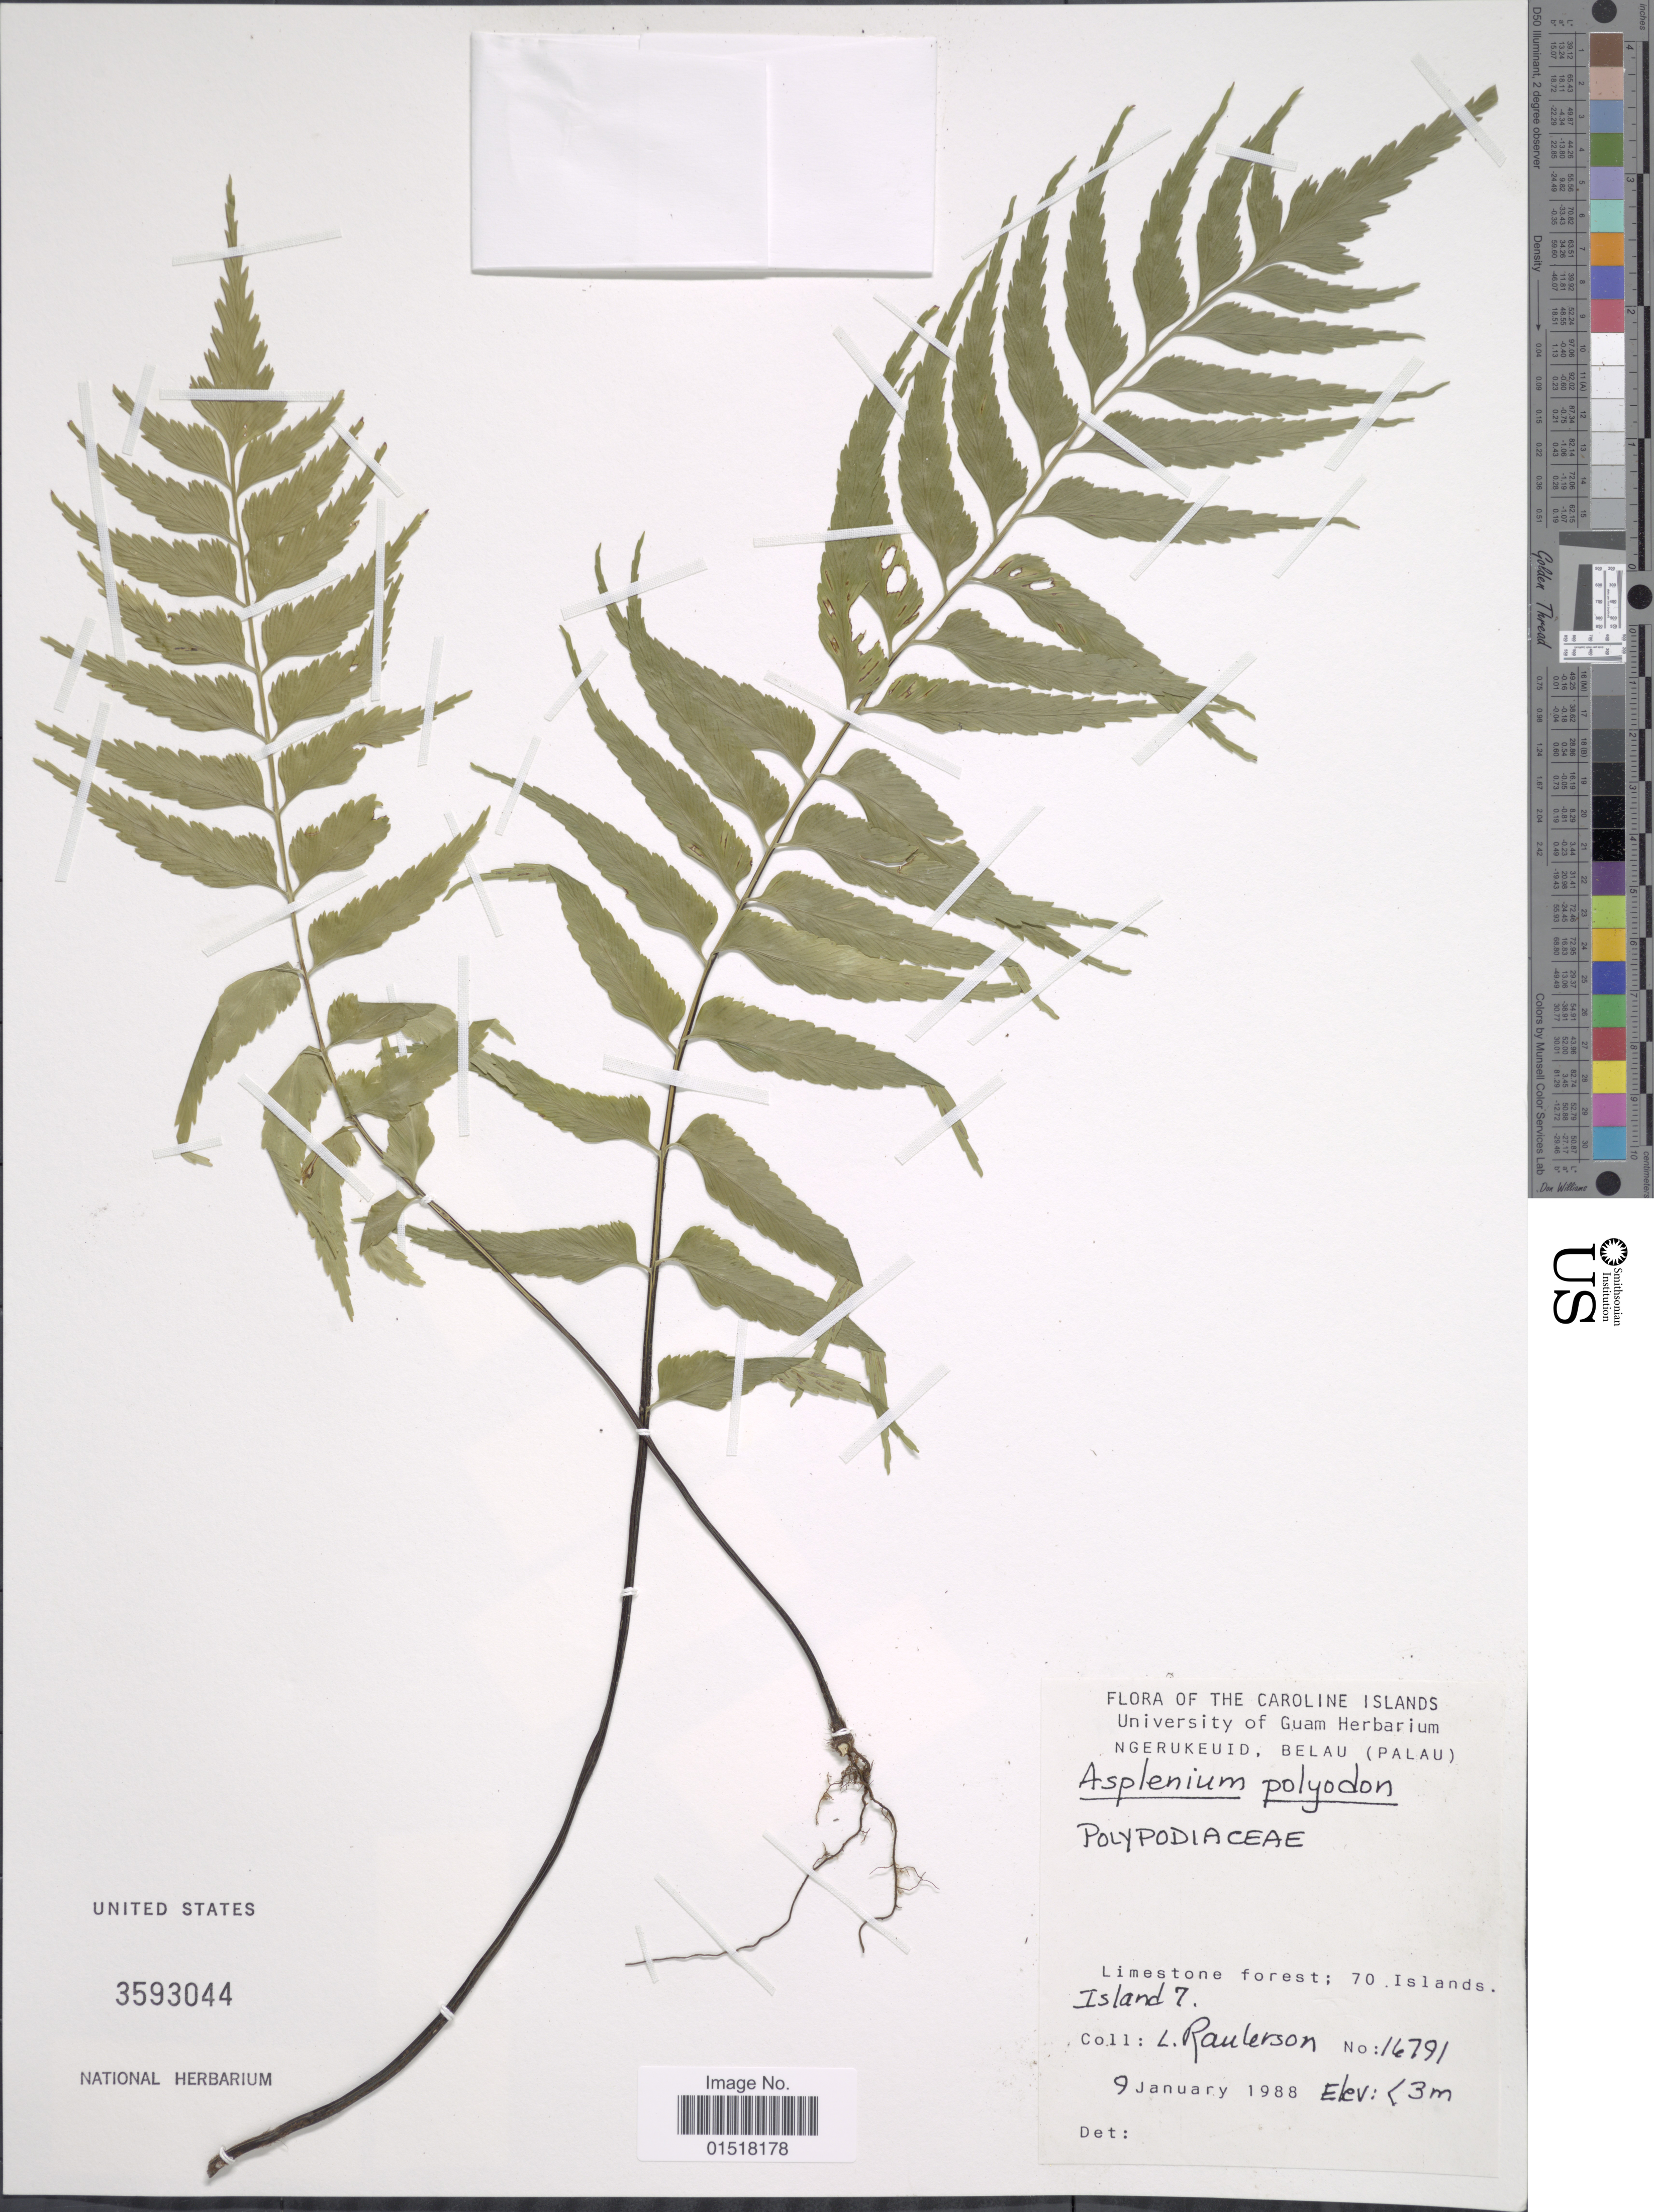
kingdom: Plantae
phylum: Tracheophyta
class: Polypodiopsida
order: Polypodiales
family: Aspleniaceae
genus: Asplenium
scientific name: Asplenium polyodon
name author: G. Forst.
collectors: L. Raulerson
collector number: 16791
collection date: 1988-01-09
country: Palau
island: Ngerukeuid [Orukuizu]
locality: Caroline Islands. Ngerukeuid, Belau (Palau). Limestone forest; 70 Islands, Island 7.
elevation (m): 3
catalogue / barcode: US 3593044